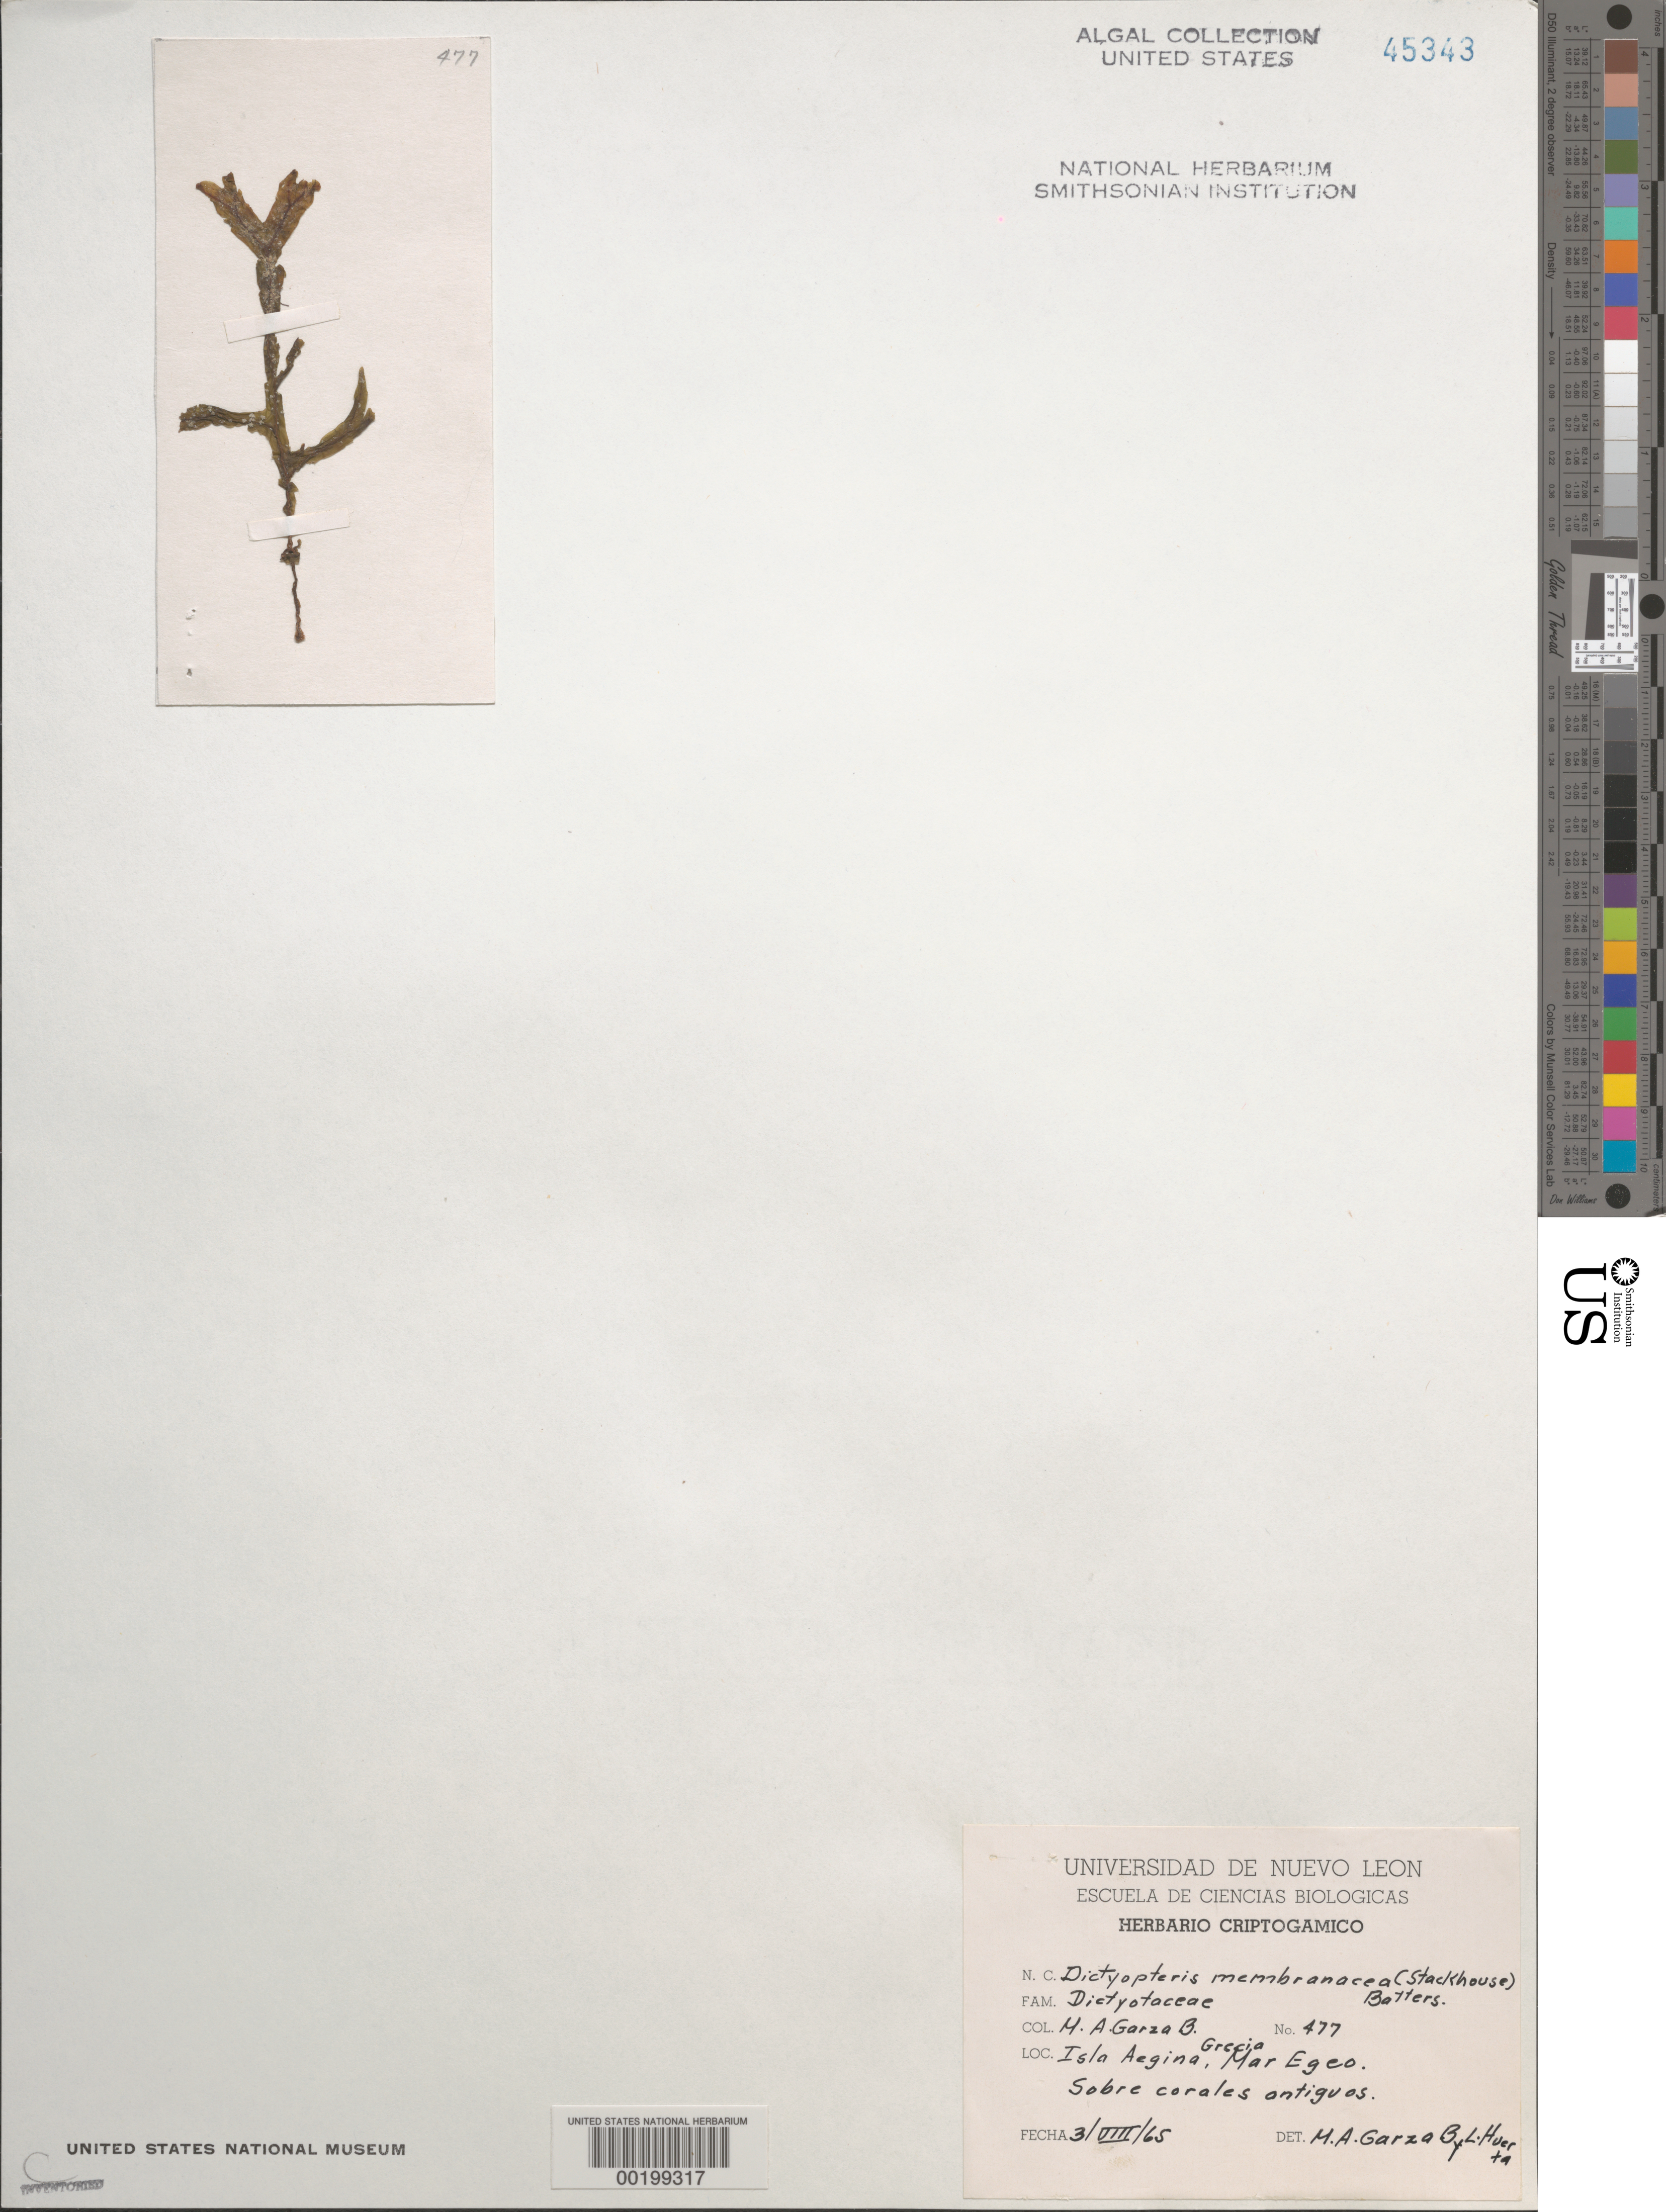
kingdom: Chromista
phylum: Ochrophyta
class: Phaeophyceae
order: Dictyotales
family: Dictyotaceae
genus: Dictyopteris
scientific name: Dictyopteris polypodioides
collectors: M. Garza Barrientos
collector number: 477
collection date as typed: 03 Aug 1965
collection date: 1965-08-03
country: Greece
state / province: Attica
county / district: Piraeus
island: Aegina Island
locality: Aegean Sea (Mar Egeo)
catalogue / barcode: US 45343